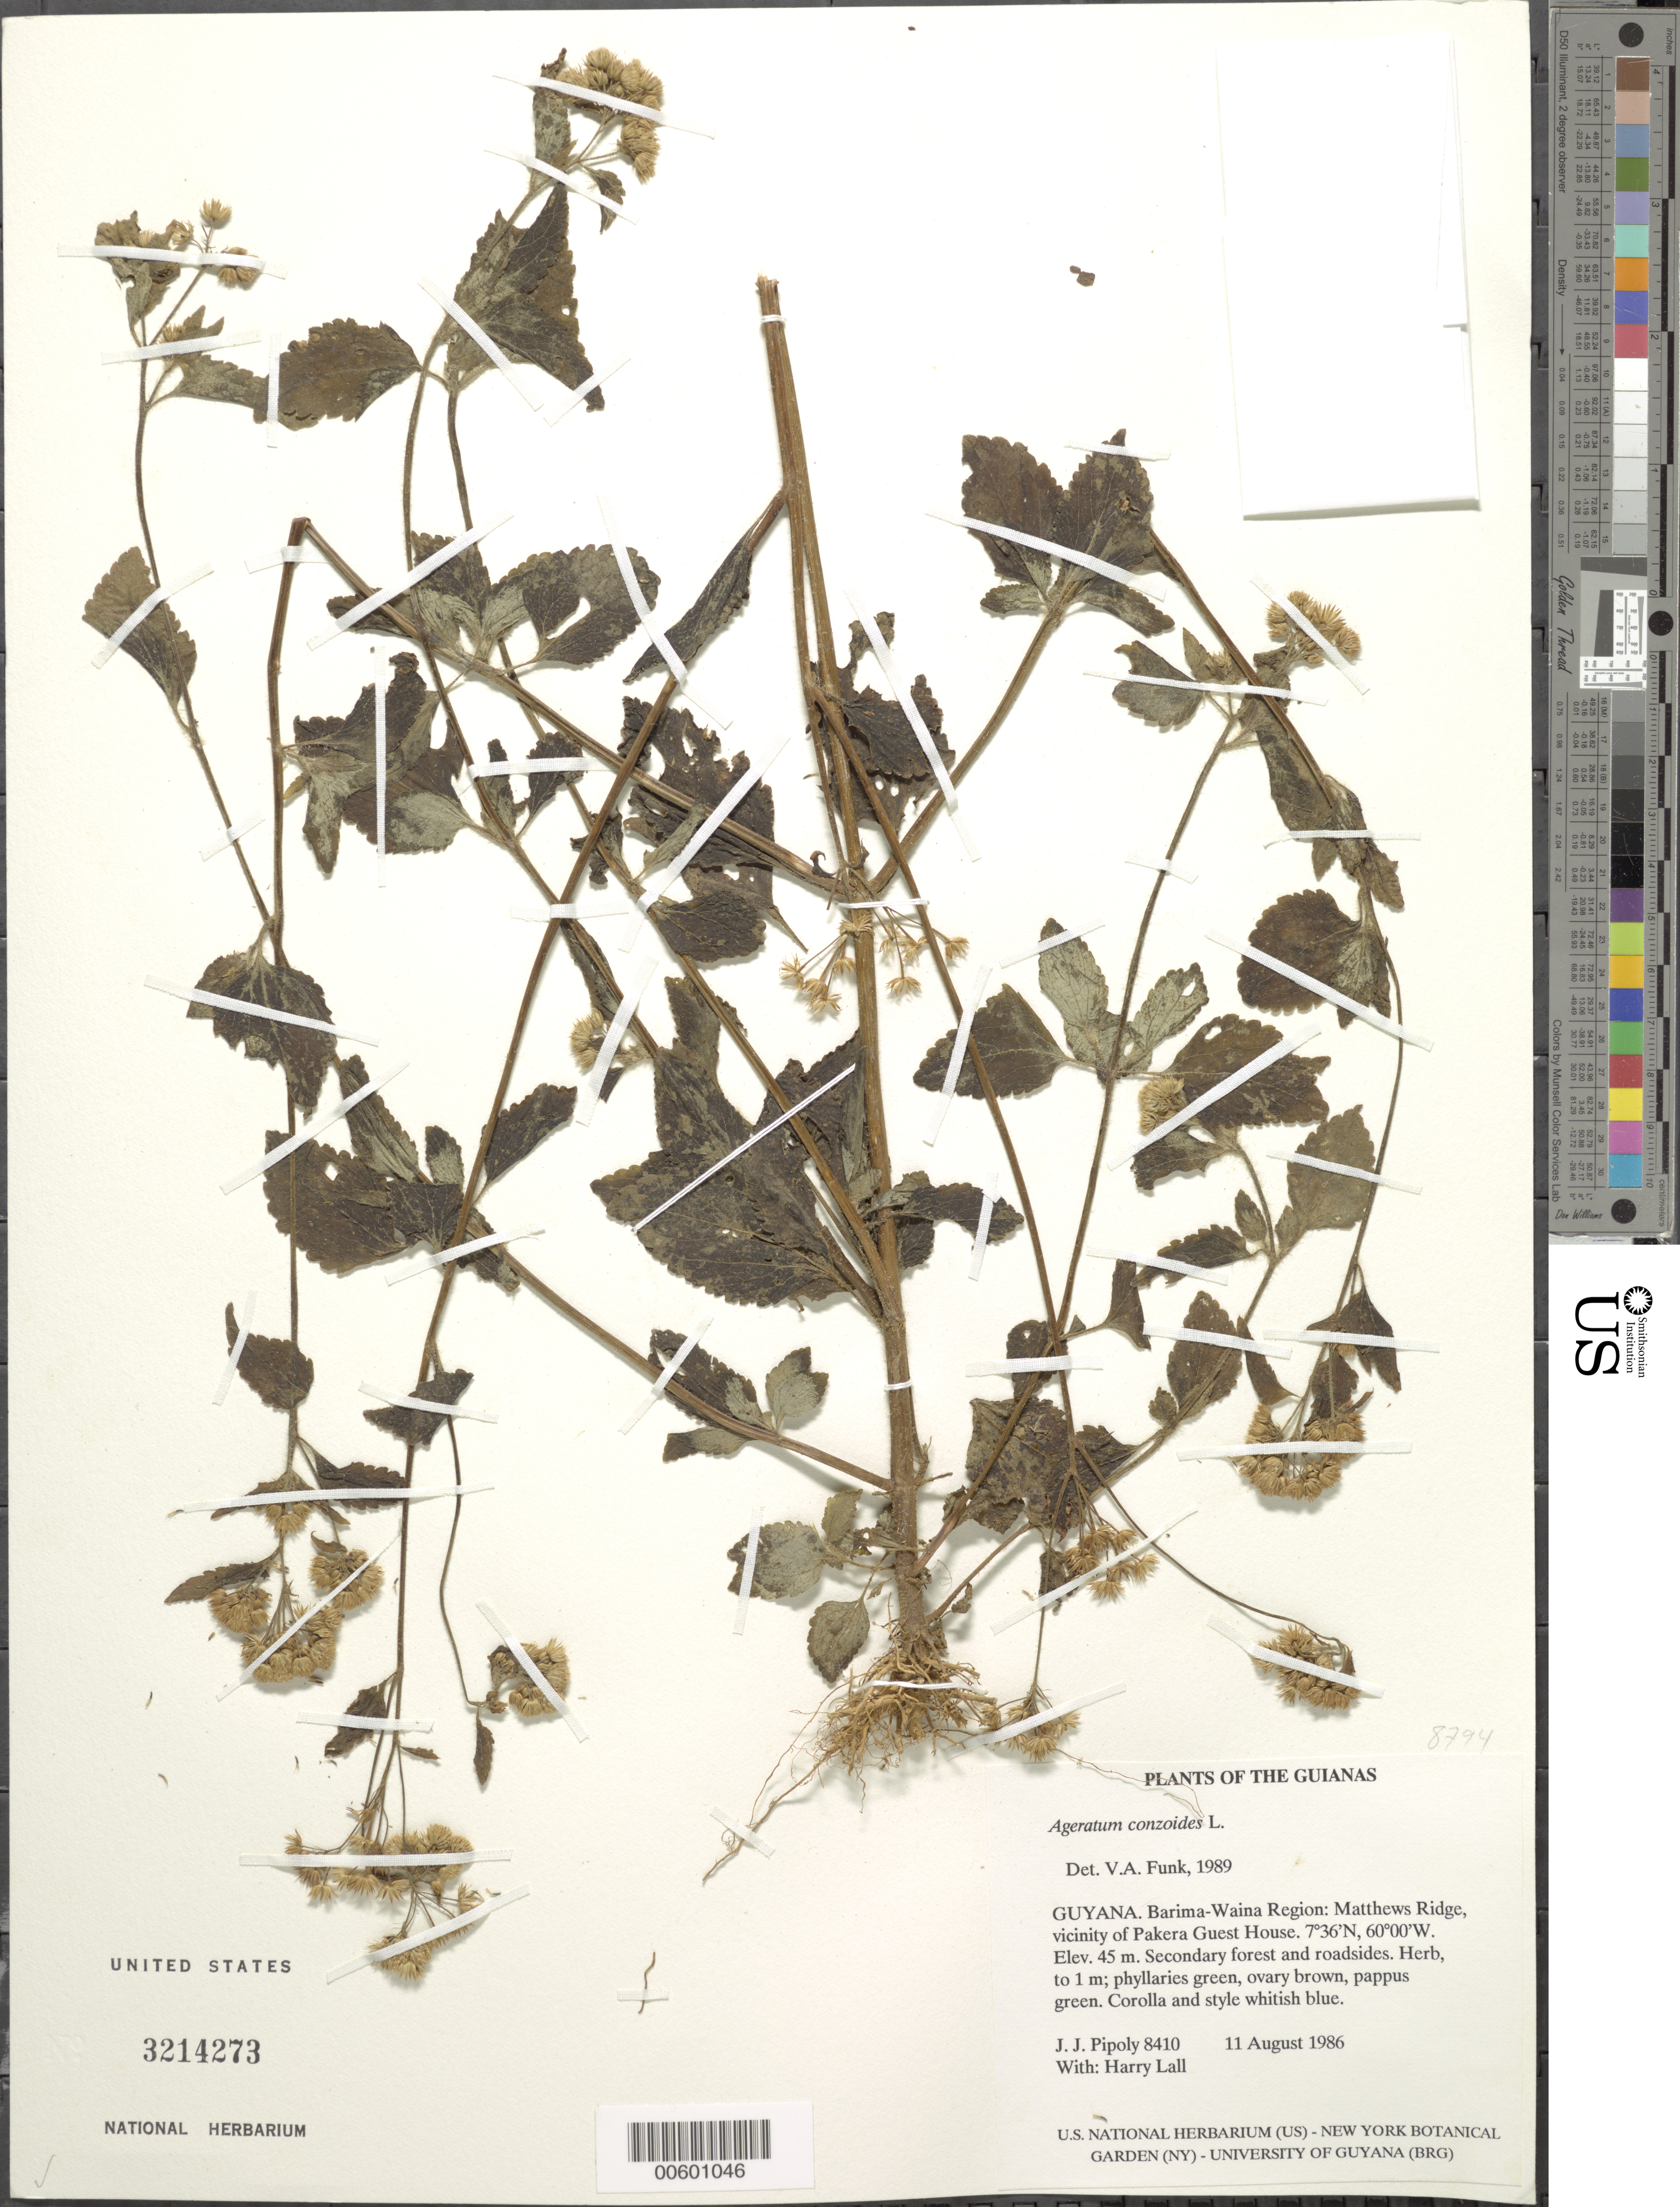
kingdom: Plantae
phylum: Tracheophyta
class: Magnoliopsida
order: Asterales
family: Asteraceae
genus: Ageratum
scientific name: Ageratum conyzoides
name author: L.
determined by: Funk, Vicki A., (BOT), Smithsonian Institution - National Museum of Natural History (UNITED STATES)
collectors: J. J. Pipoly & H. Lall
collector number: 8410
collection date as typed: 11 August 1986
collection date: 1986-08-11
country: Guyana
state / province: Barima-Waini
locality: Matthews Ridge, vicinity of Pakera Guest House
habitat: Secondary forest and roadsides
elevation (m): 45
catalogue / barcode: US 3214273